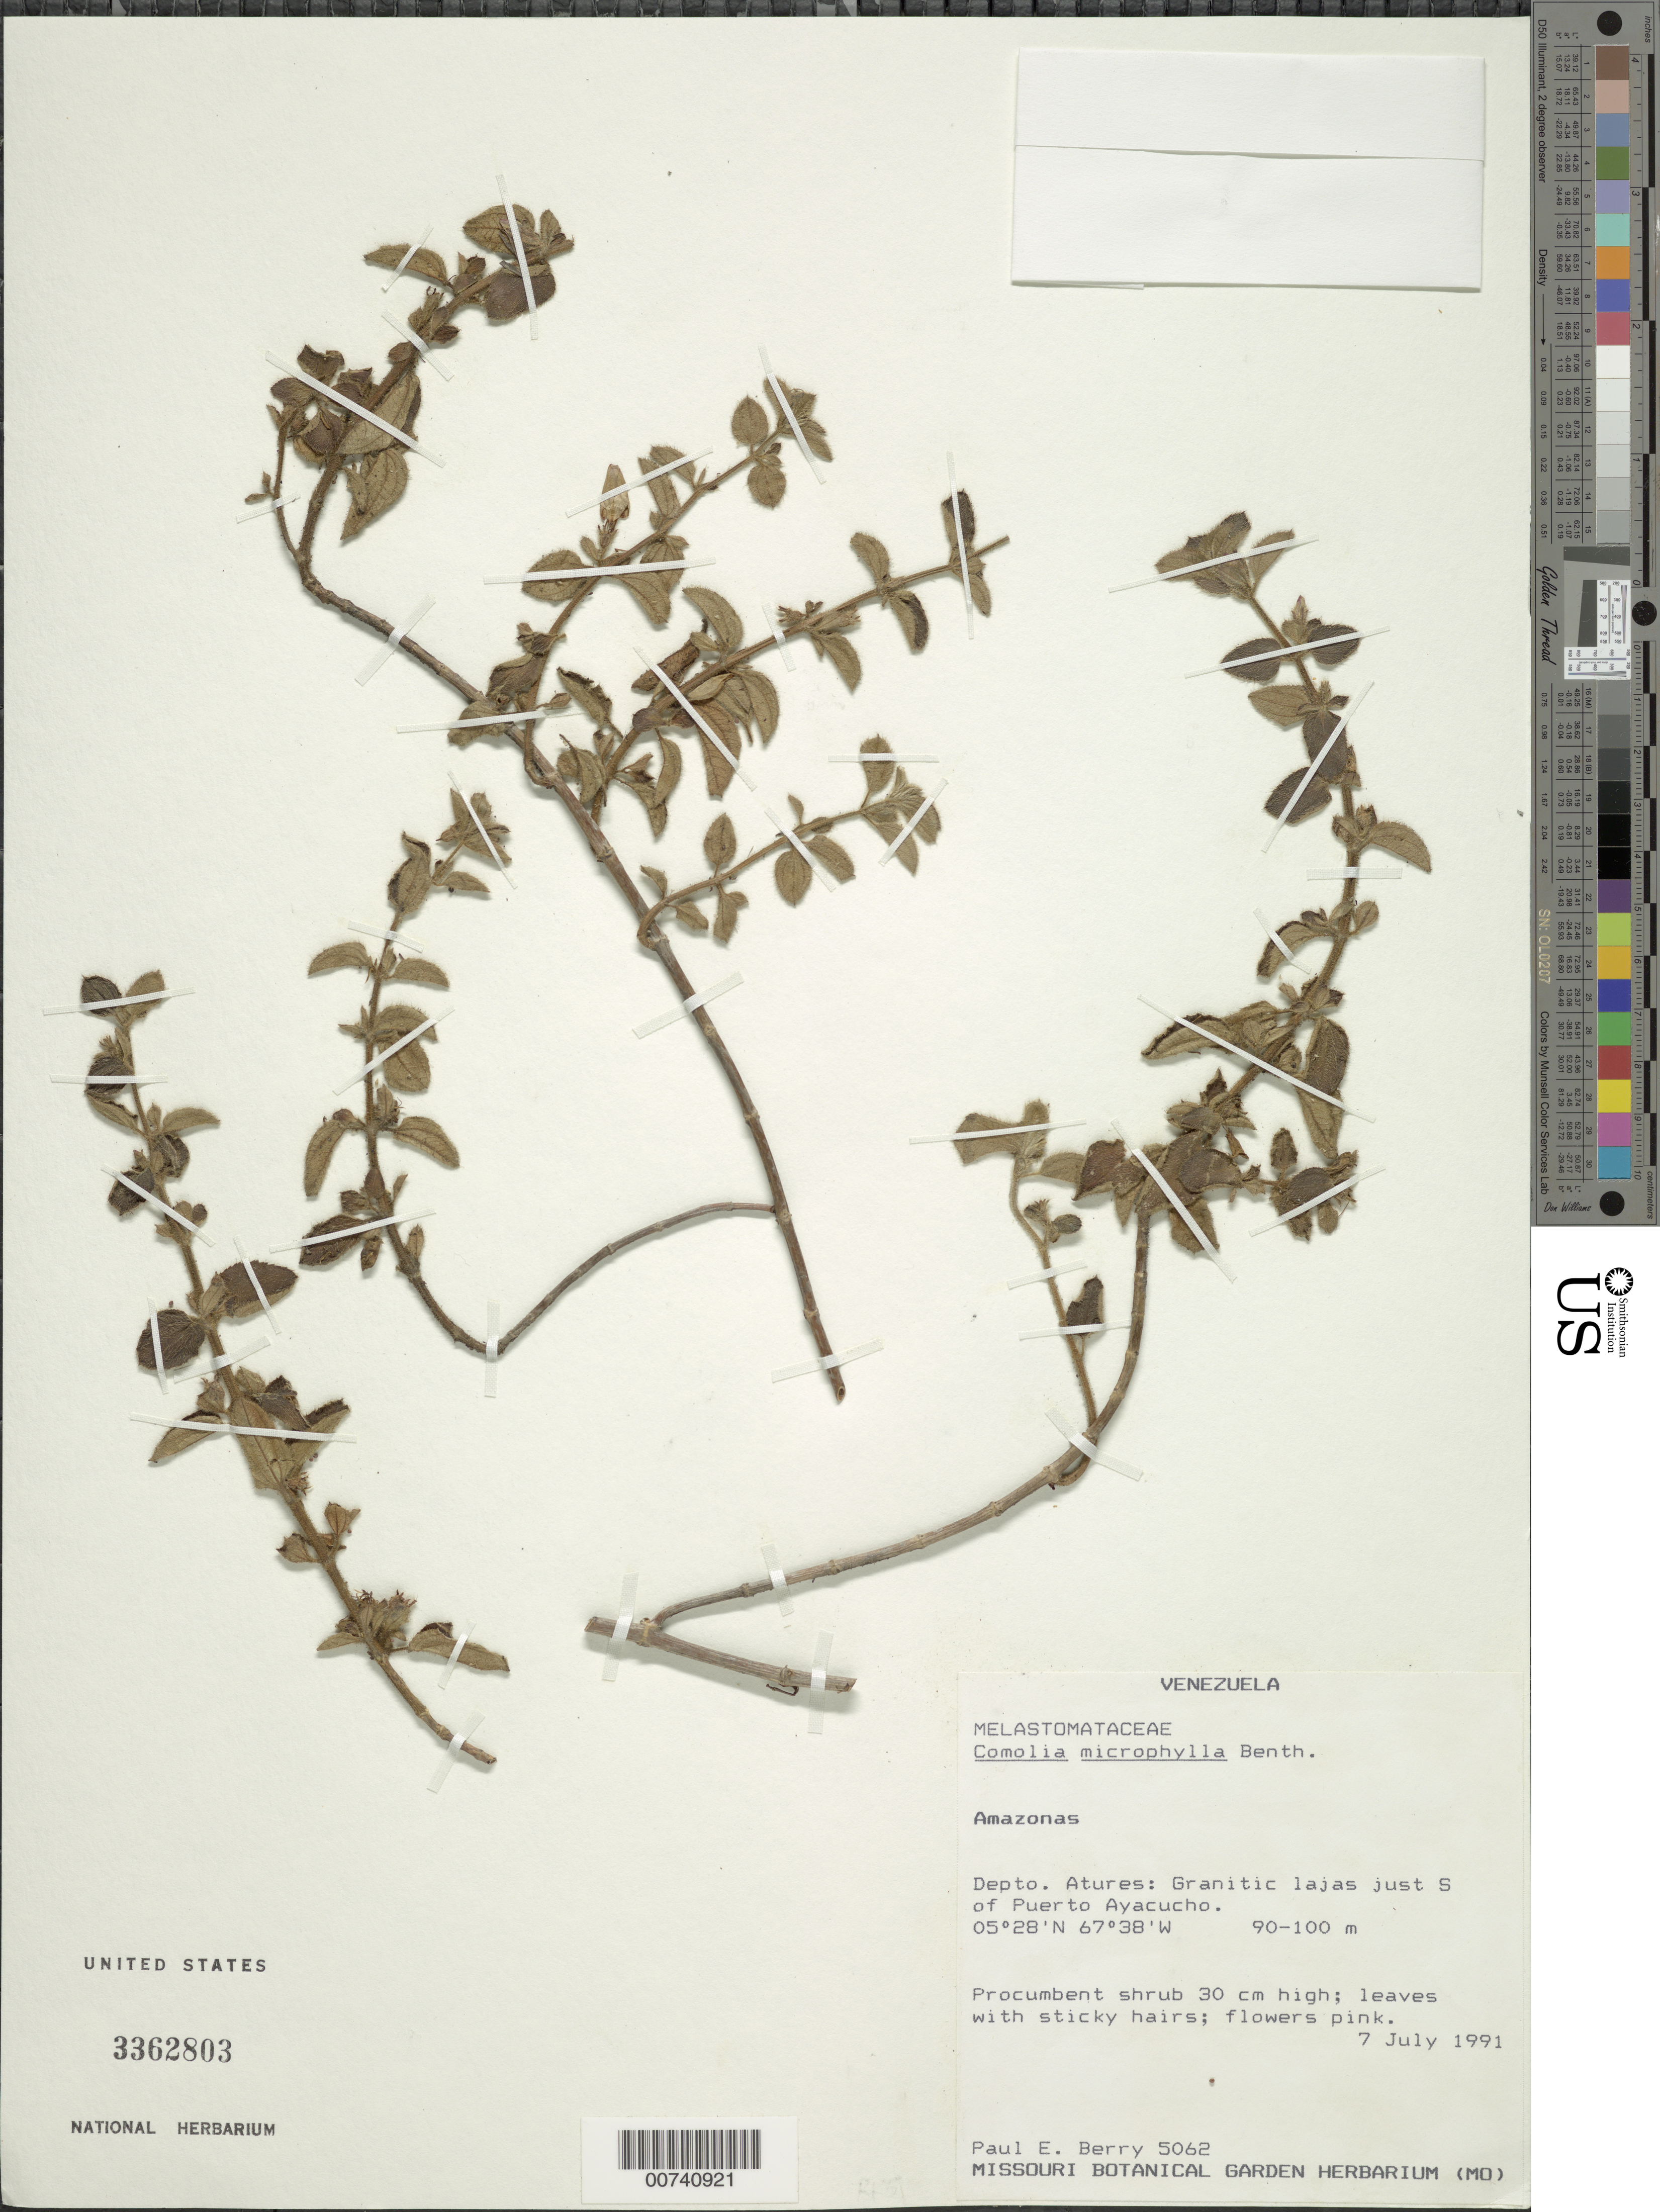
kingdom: Plantae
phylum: Tracheophyta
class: Magnoliopsida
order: Myrtales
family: Melastomataceae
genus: Comolia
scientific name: Comolia villosa var. glabrior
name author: Cogn.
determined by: Nunes da Silva, Diego, (RB), Jardim Botanico do Rio de Janeiro - Herbario (BRAZIL)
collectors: P. E. Berry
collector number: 5062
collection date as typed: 7-Jul-91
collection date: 1991-07-07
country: Venezuela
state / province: Amazonas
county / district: Atures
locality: Puerto Ayacucho, S of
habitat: Granitic lajas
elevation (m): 90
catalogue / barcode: US 3362803